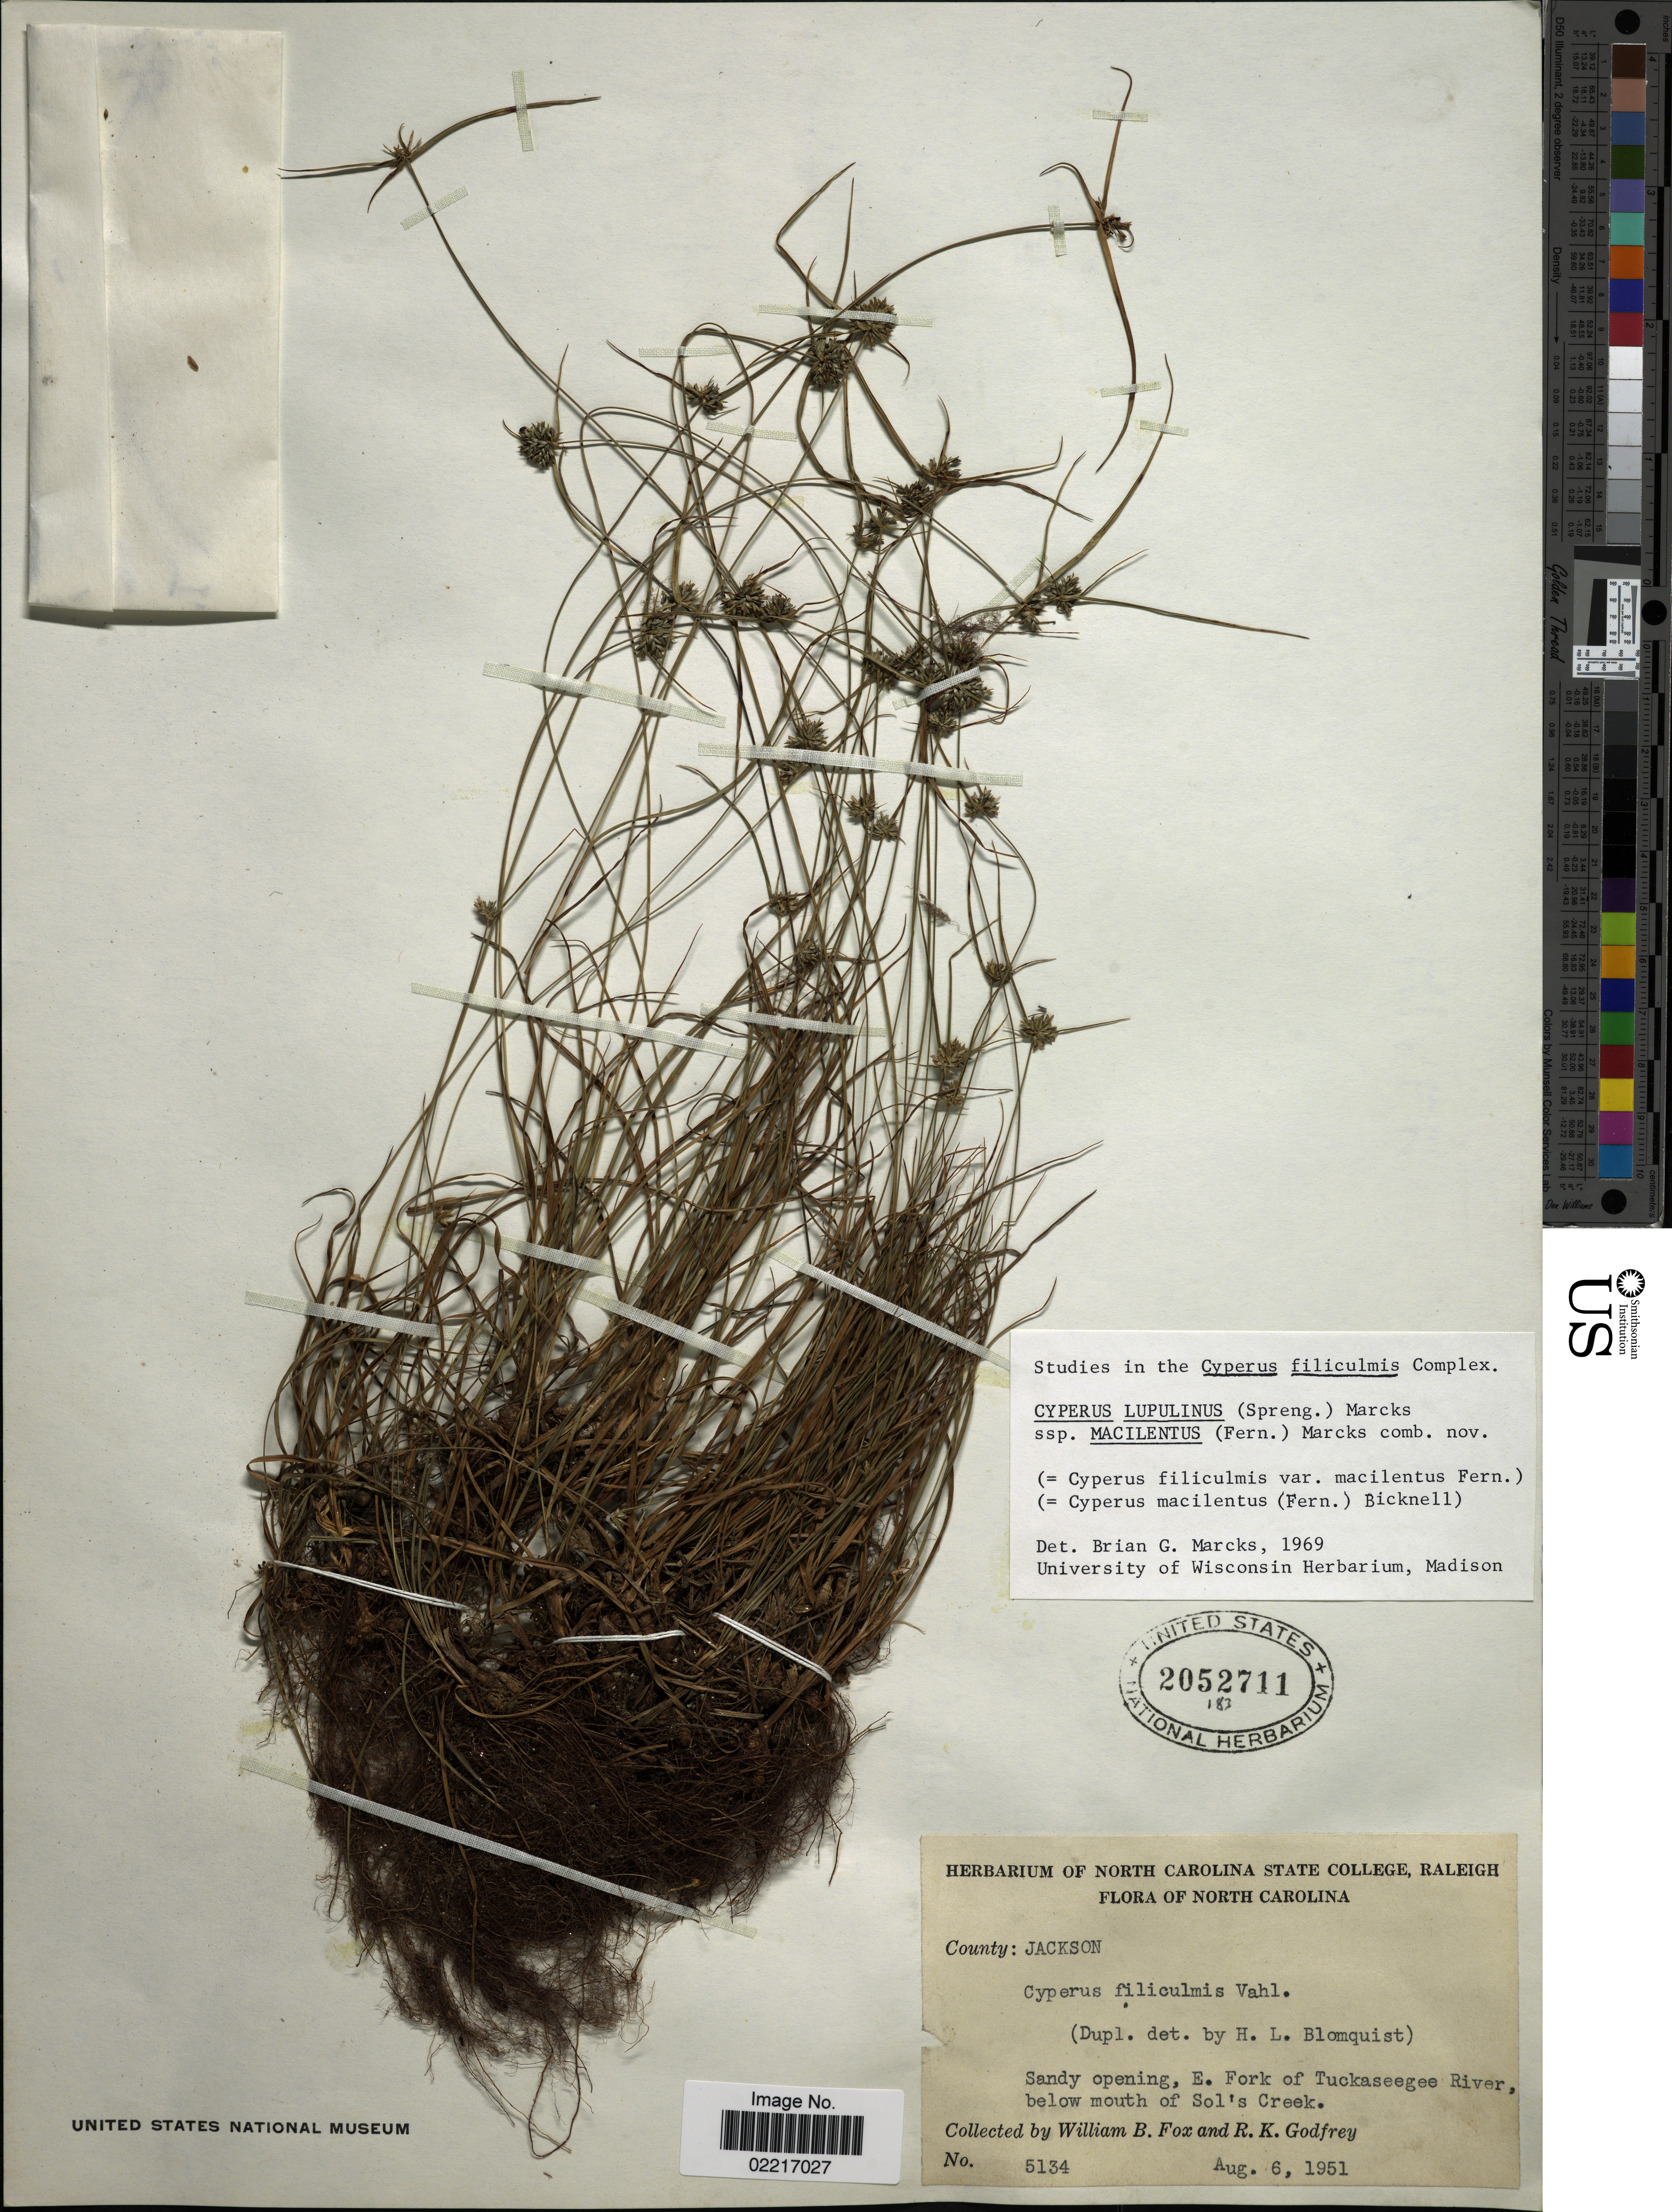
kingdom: Plantae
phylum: Tracheophyta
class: Liliopsida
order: Poales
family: Cyperaceae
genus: Cyperus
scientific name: Cyperus lupulinus subsp. macilentus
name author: (Fernald) Marcks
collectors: W. B. Fox & R. K. Godfrey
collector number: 5134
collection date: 1951-08-06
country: United States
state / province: North Carolina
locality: Sandy opening, E. Fork of Tuckaseegee River, below mouth of Sol's Creek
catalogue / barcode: US 2052711